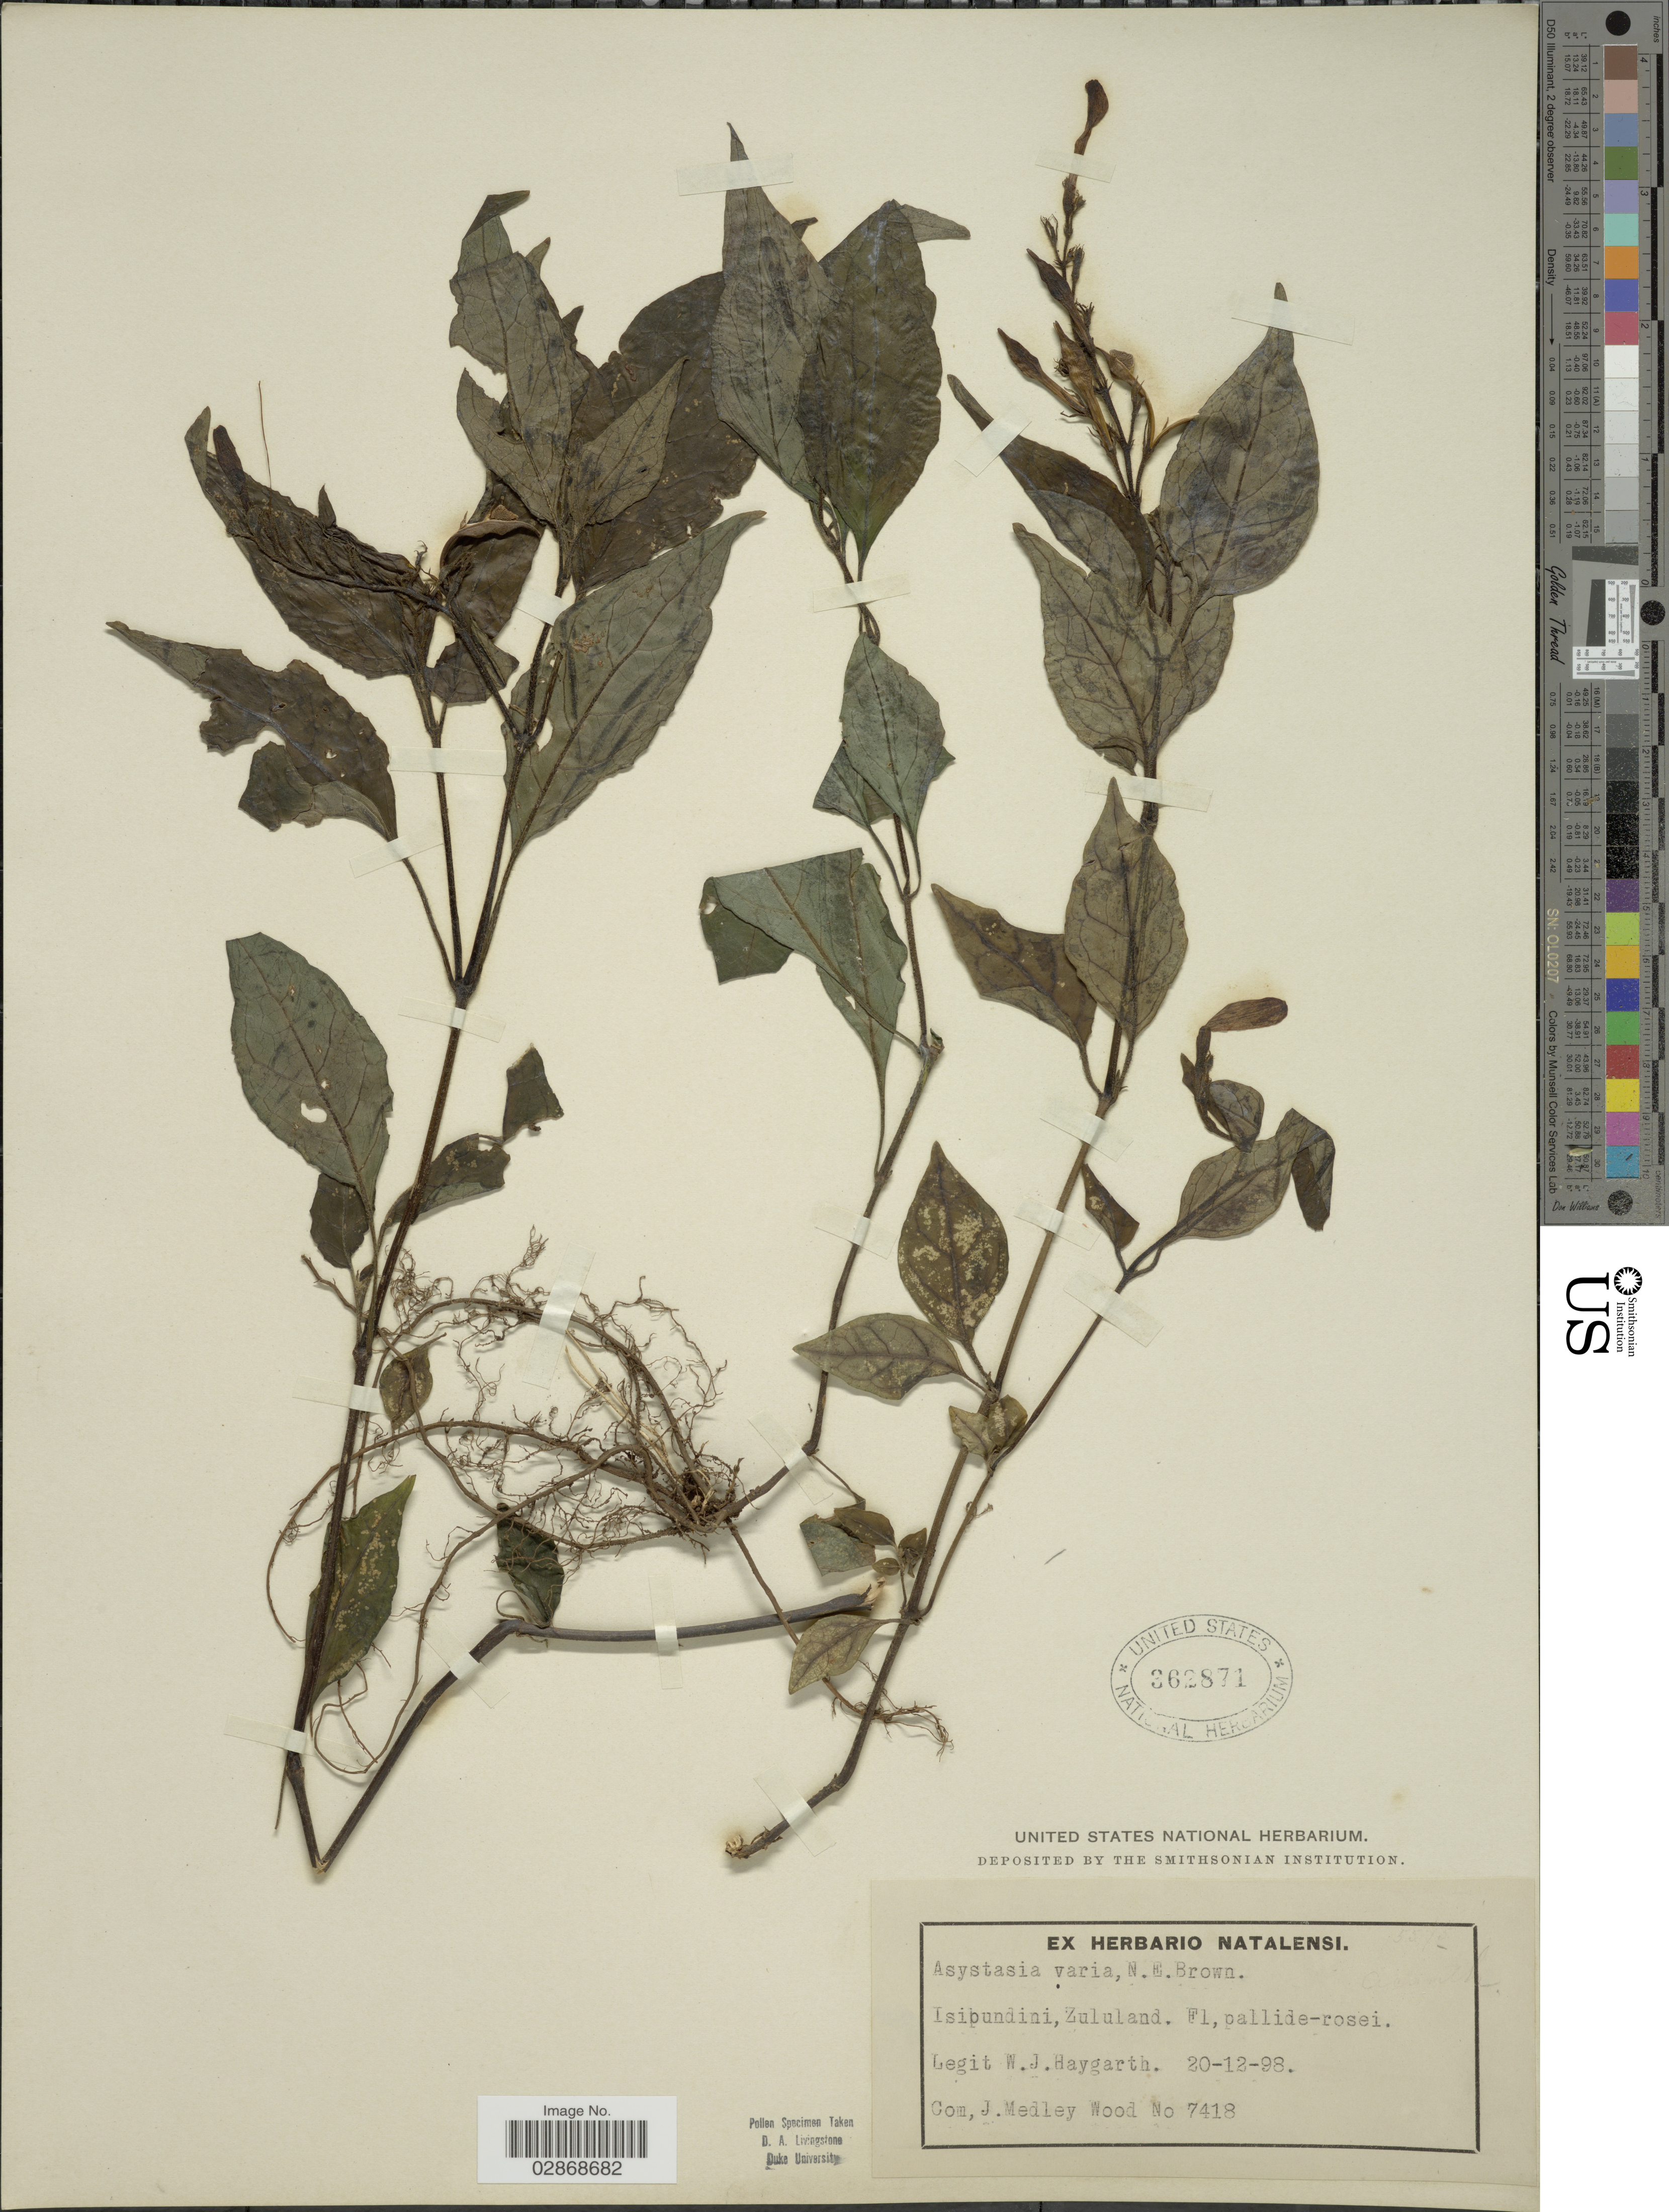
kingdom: Plantae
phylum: Tracheophyta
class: Magnoliopsida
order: Lamiales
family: Acanthaceae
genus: Asystasia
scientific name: Asystasia varia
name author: N.E. Br.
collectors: J. Medley Wood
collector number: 7418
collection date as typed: Transcribed d/m/y: 20/12/98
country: South Africa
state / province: KwaZulu-Natal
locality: Isipundini, Zululand.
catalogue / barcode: US 362871